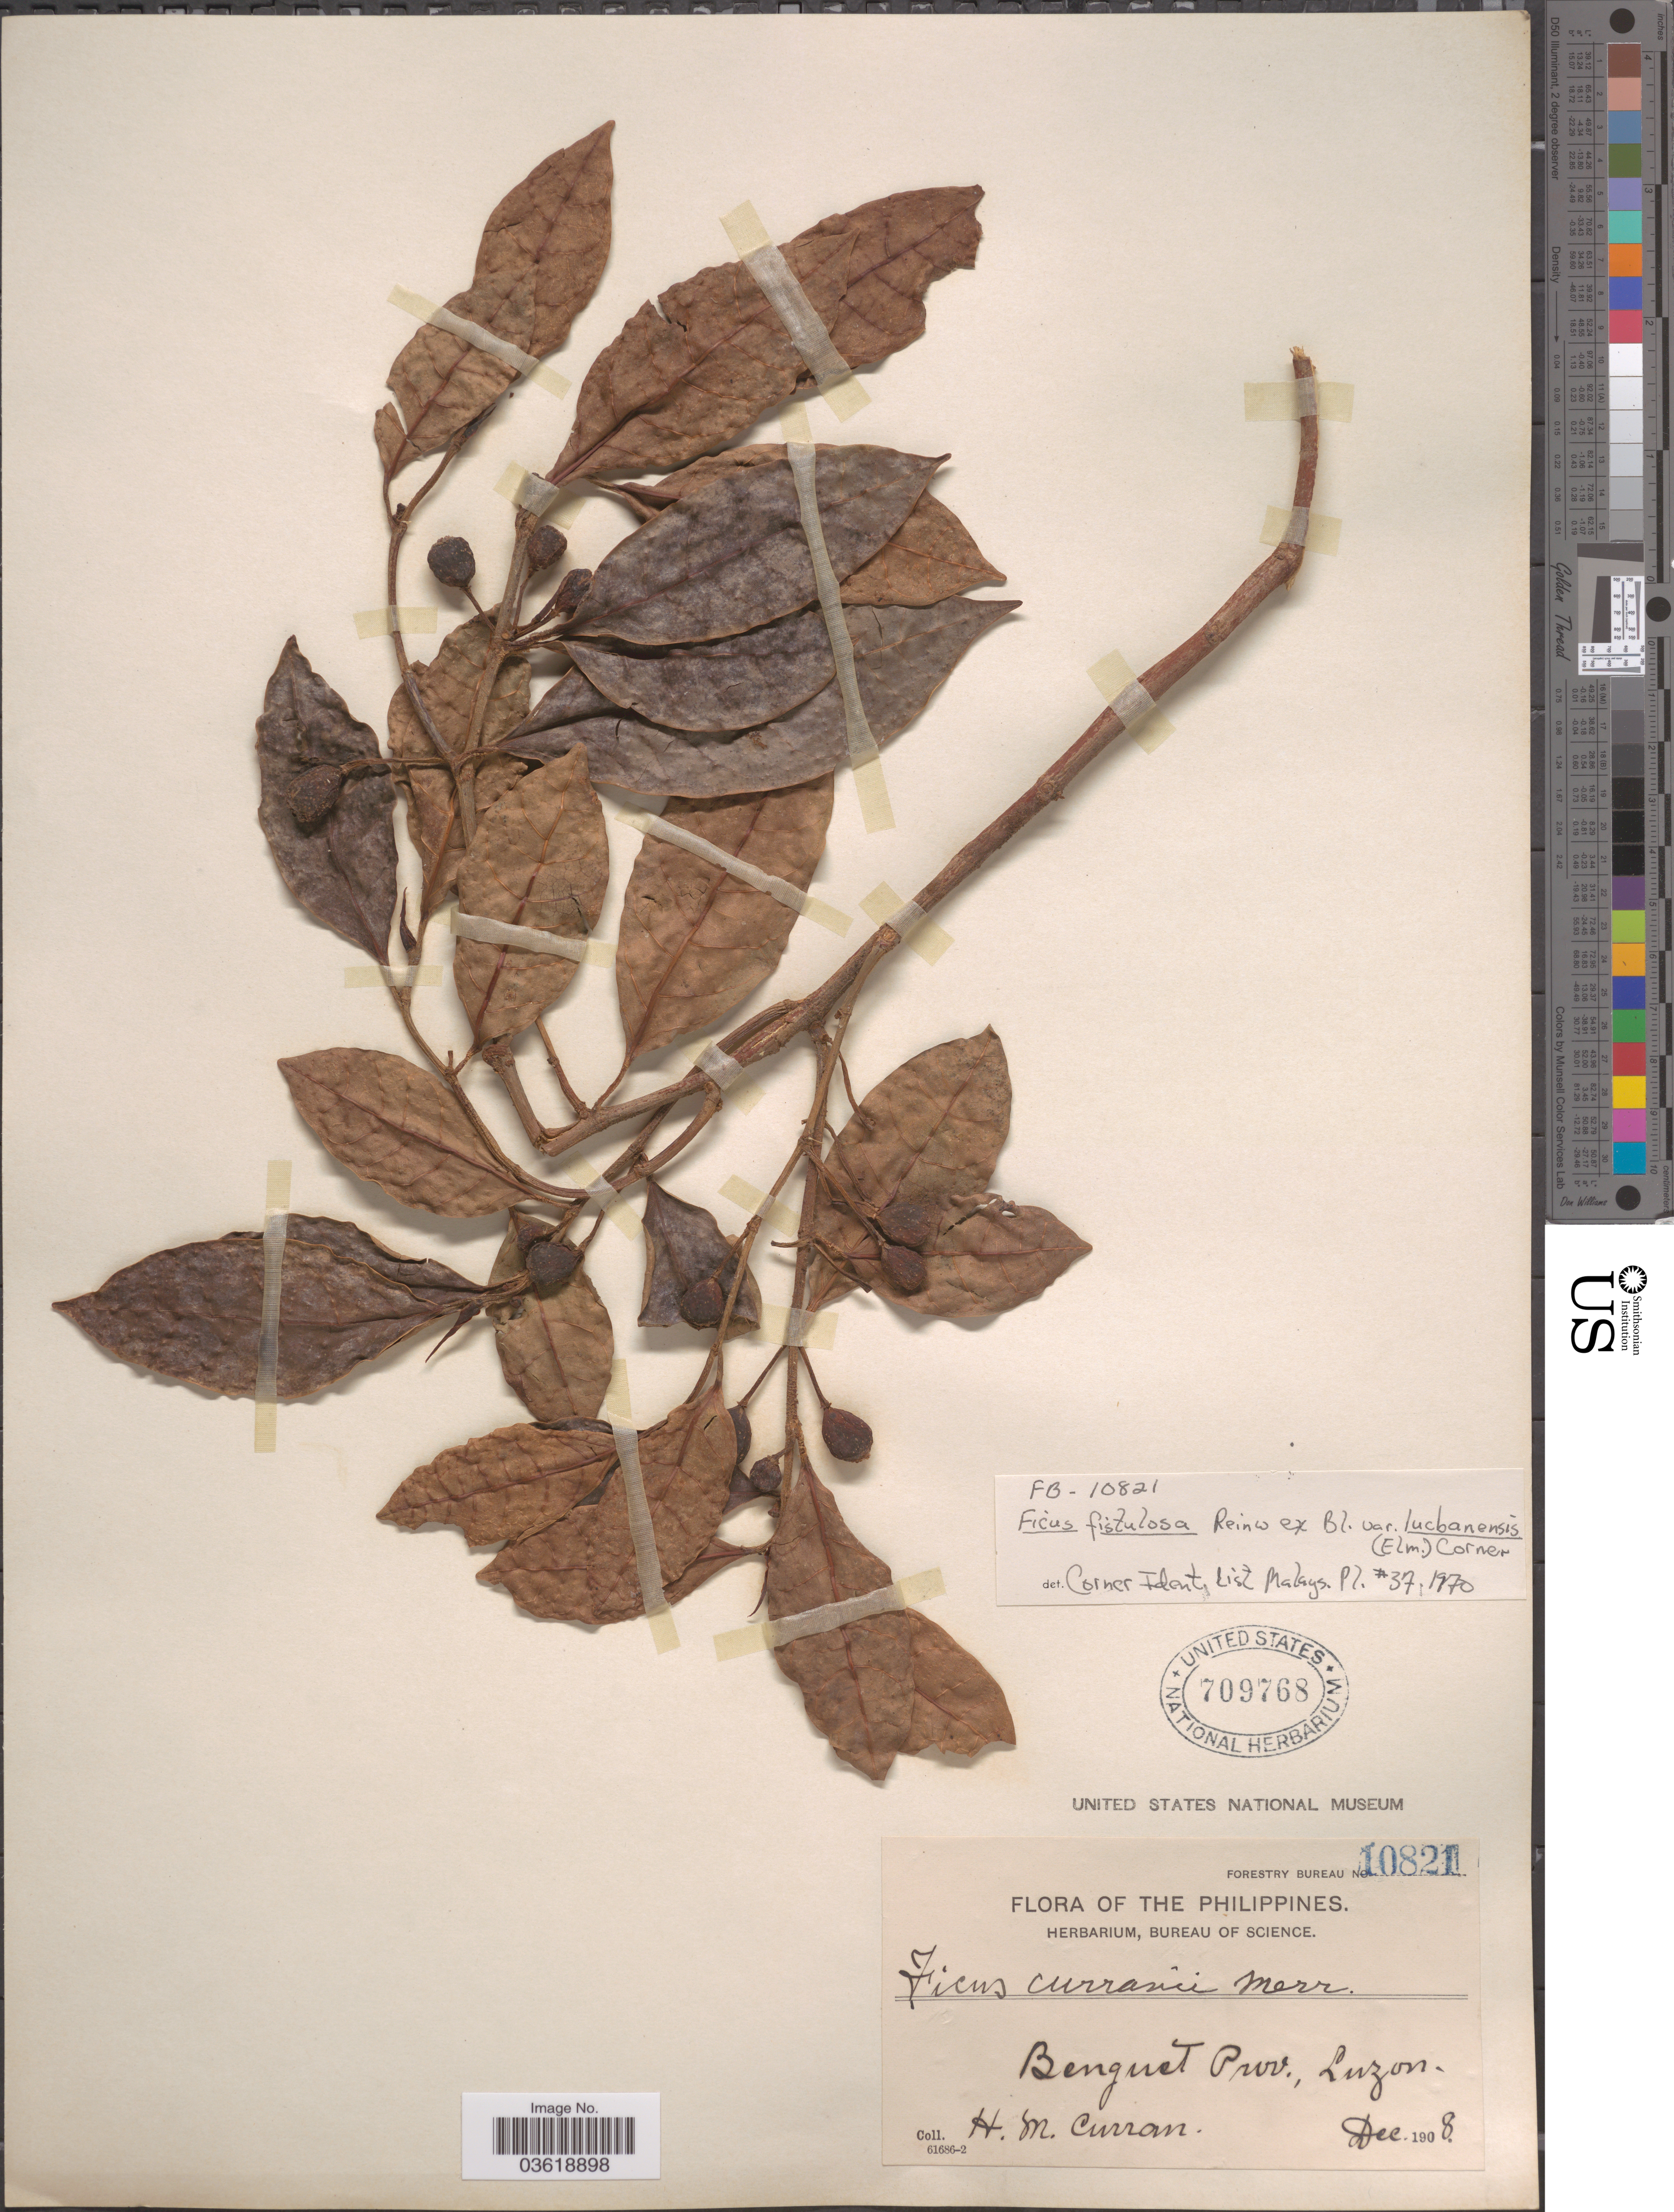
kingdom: Plantae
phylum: Tracheophyta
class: Magnoliopsida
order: Rosales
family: Moraceae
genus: Ficus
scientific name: Ficus fistulosa var. lucbanensis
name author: (Elmer) Corner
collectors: H. M. Curran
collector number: Forestry Bureau 10821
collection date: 1908-12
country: Philippines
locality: Benguet Prov., Luzon.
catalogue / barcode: US 709768